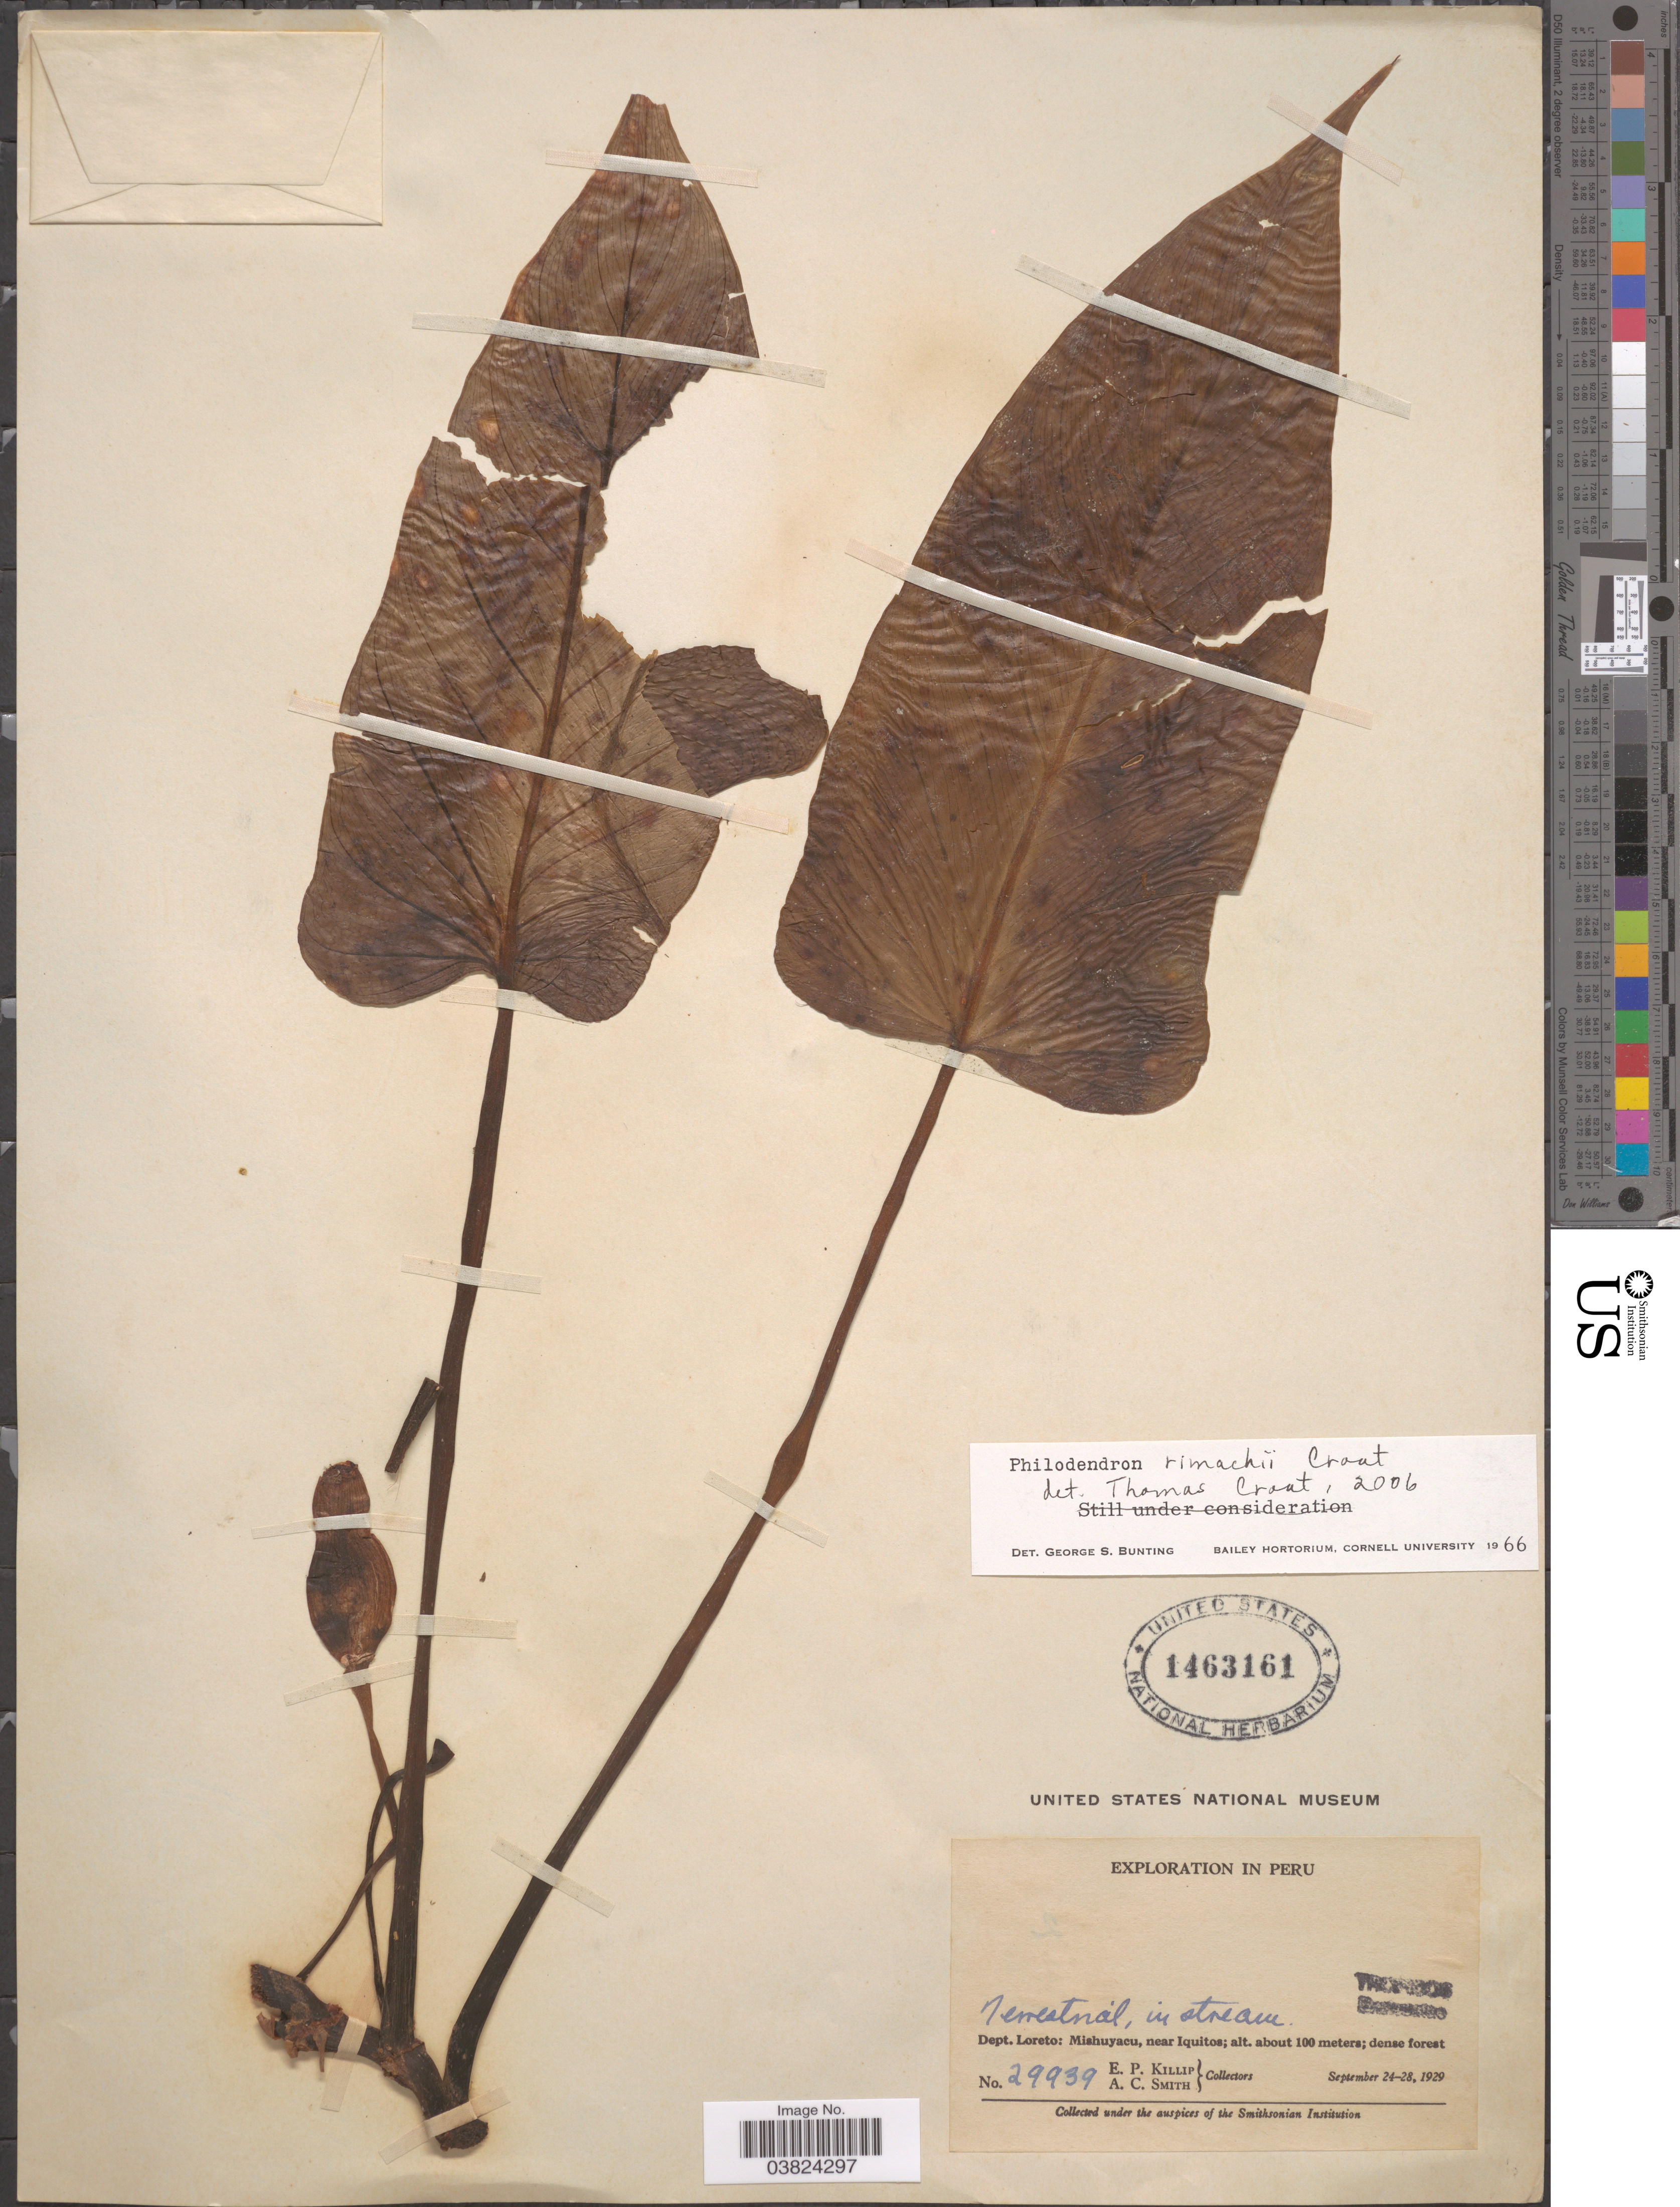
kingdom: Plantae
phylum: Tracheophyta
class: Liliopsida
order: Alismatales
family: Araceae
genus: Philodendron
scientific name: Philodendron rimachii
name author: Croat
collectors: E. P. Killip & A. C. Smith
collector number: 29939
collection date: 1929-09-24/1929-09-28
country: Peru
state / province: Loreto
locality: Dept. Loreto: Mishuyacu, near Iquitos.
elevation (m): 100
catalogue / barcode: US 1463161